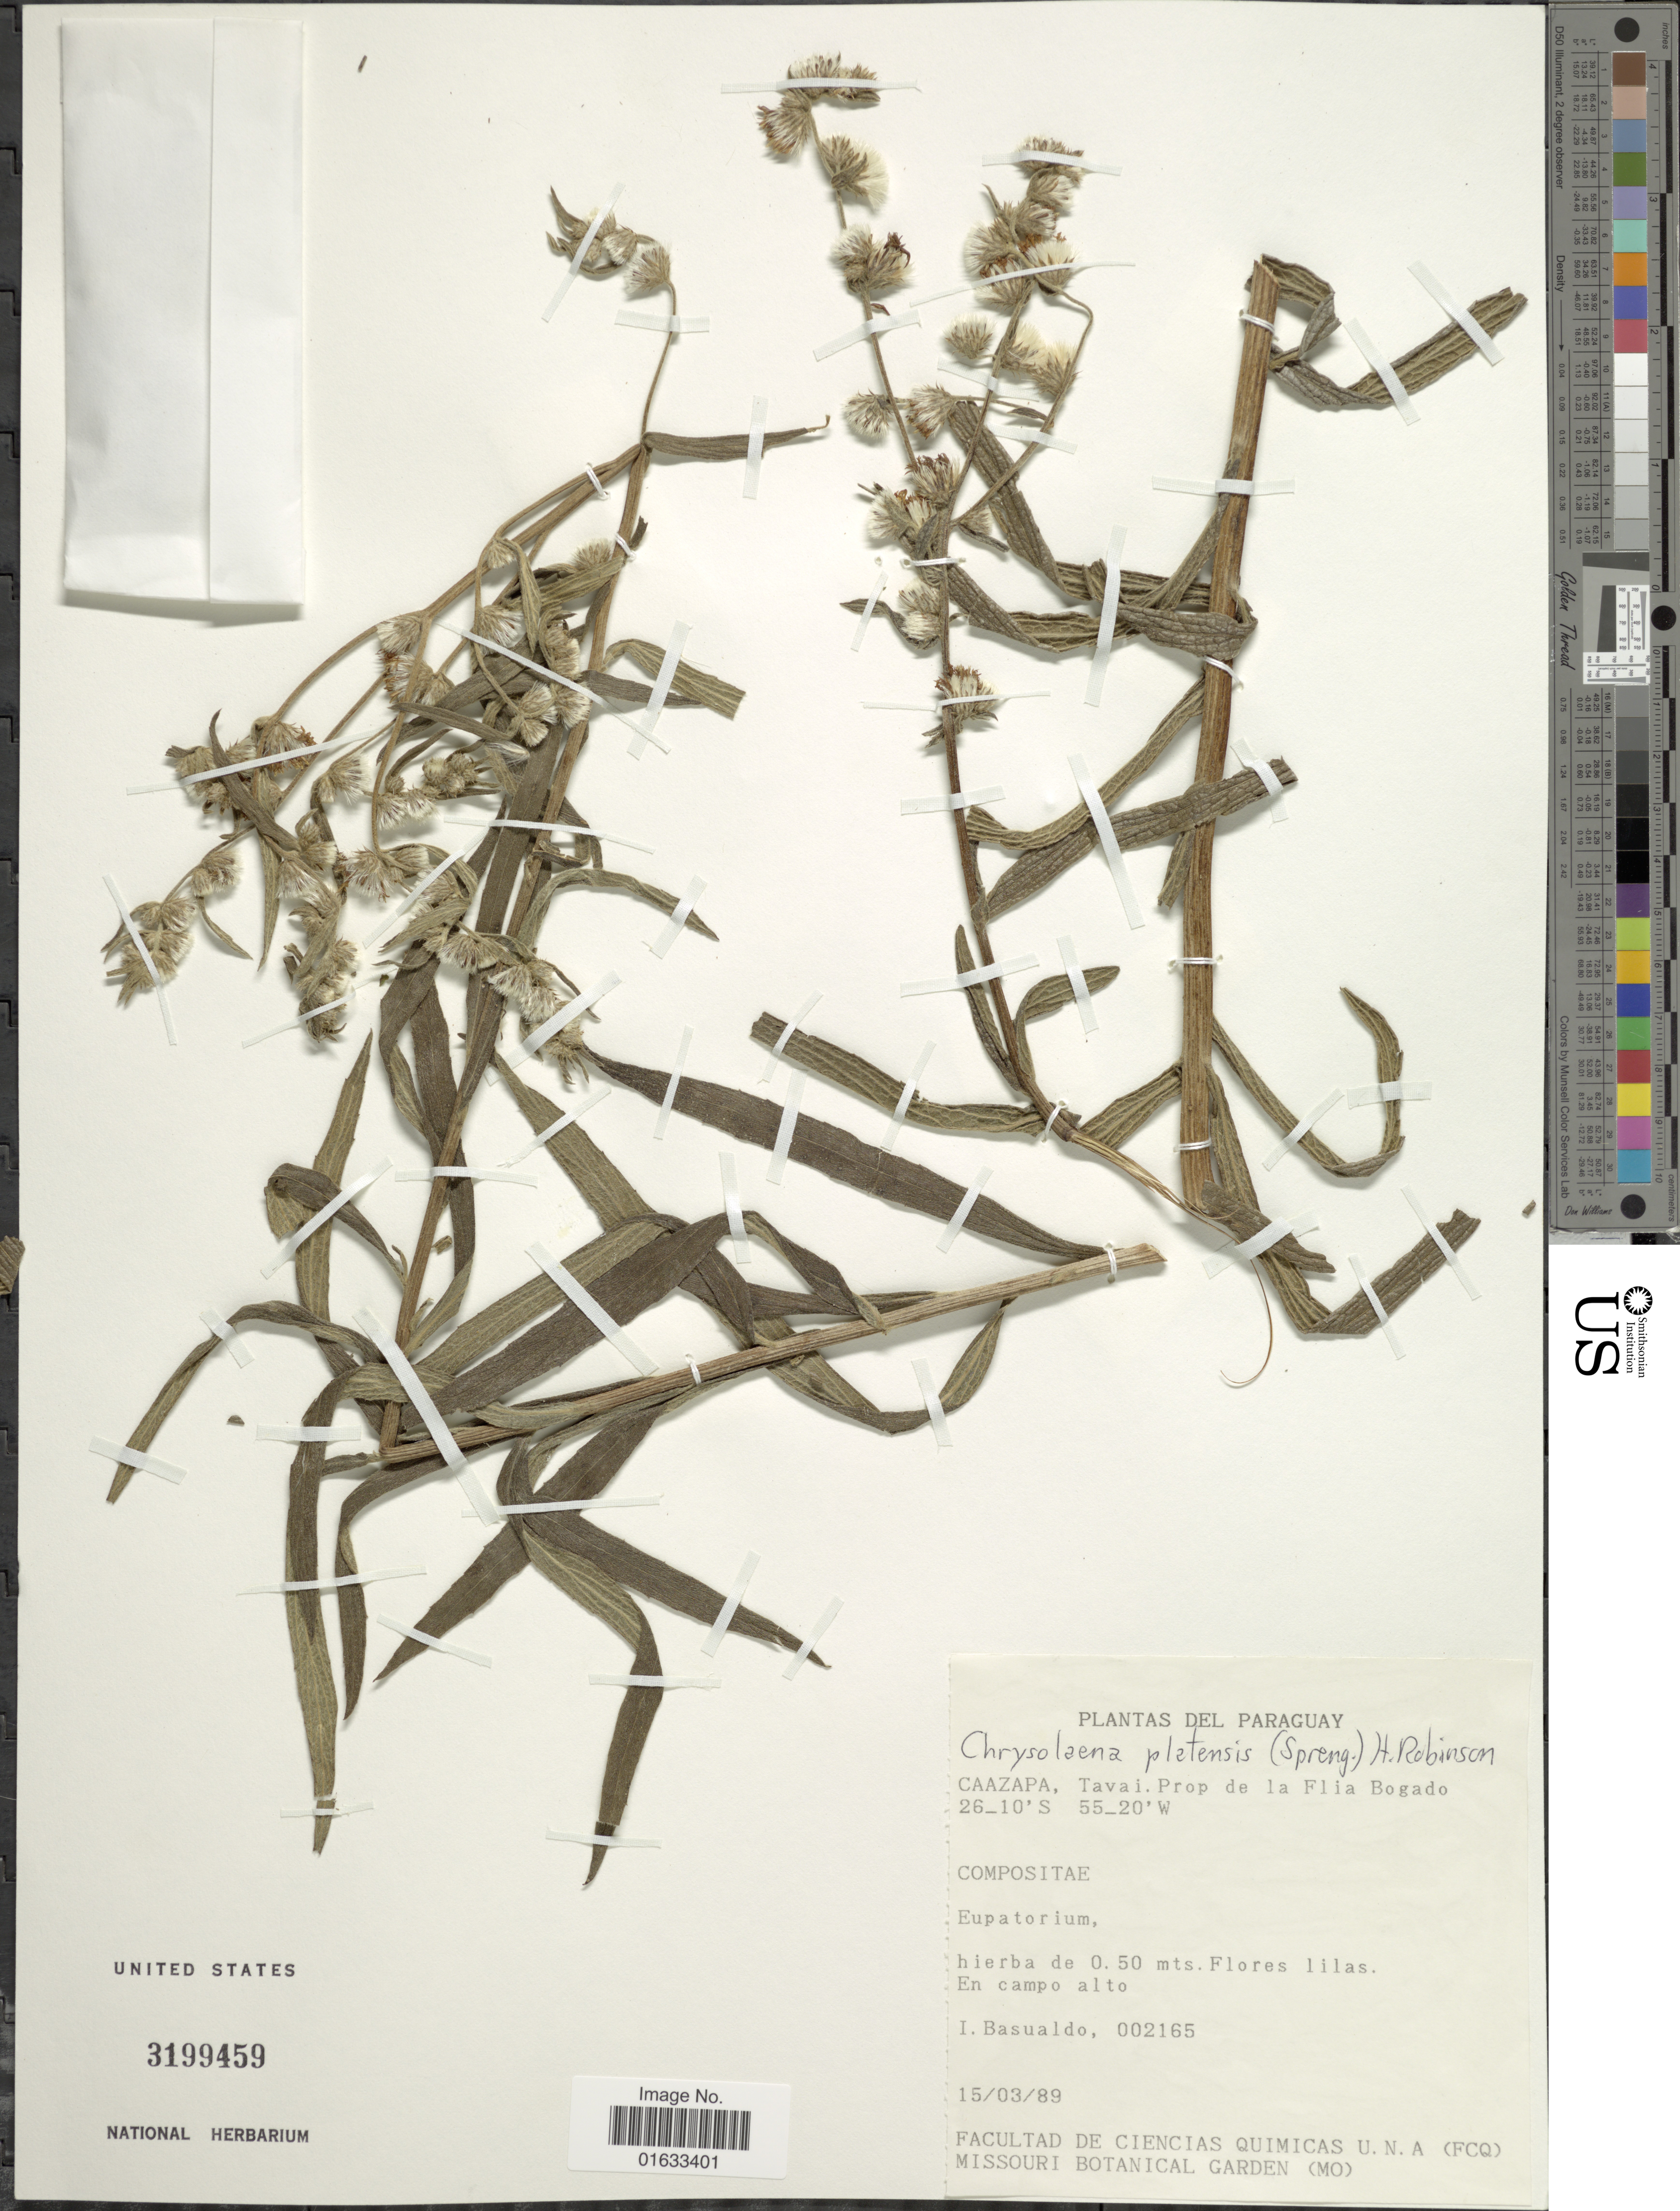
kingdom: Plantae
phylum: Tracheophyta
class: Magnoliopsida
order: Asterales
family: Asteraceae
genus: Chrysolaena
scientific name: Chrysolaena platensis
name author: (Spreng.) H. Rob.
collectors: I. Basualdo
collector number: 002165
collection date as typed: Transcribed d/m/y: 15/3/89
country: Paraguay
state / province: Caazapa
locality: Caazapa, Tavai, prop de la Flia Bogado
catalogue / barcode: US 3199459